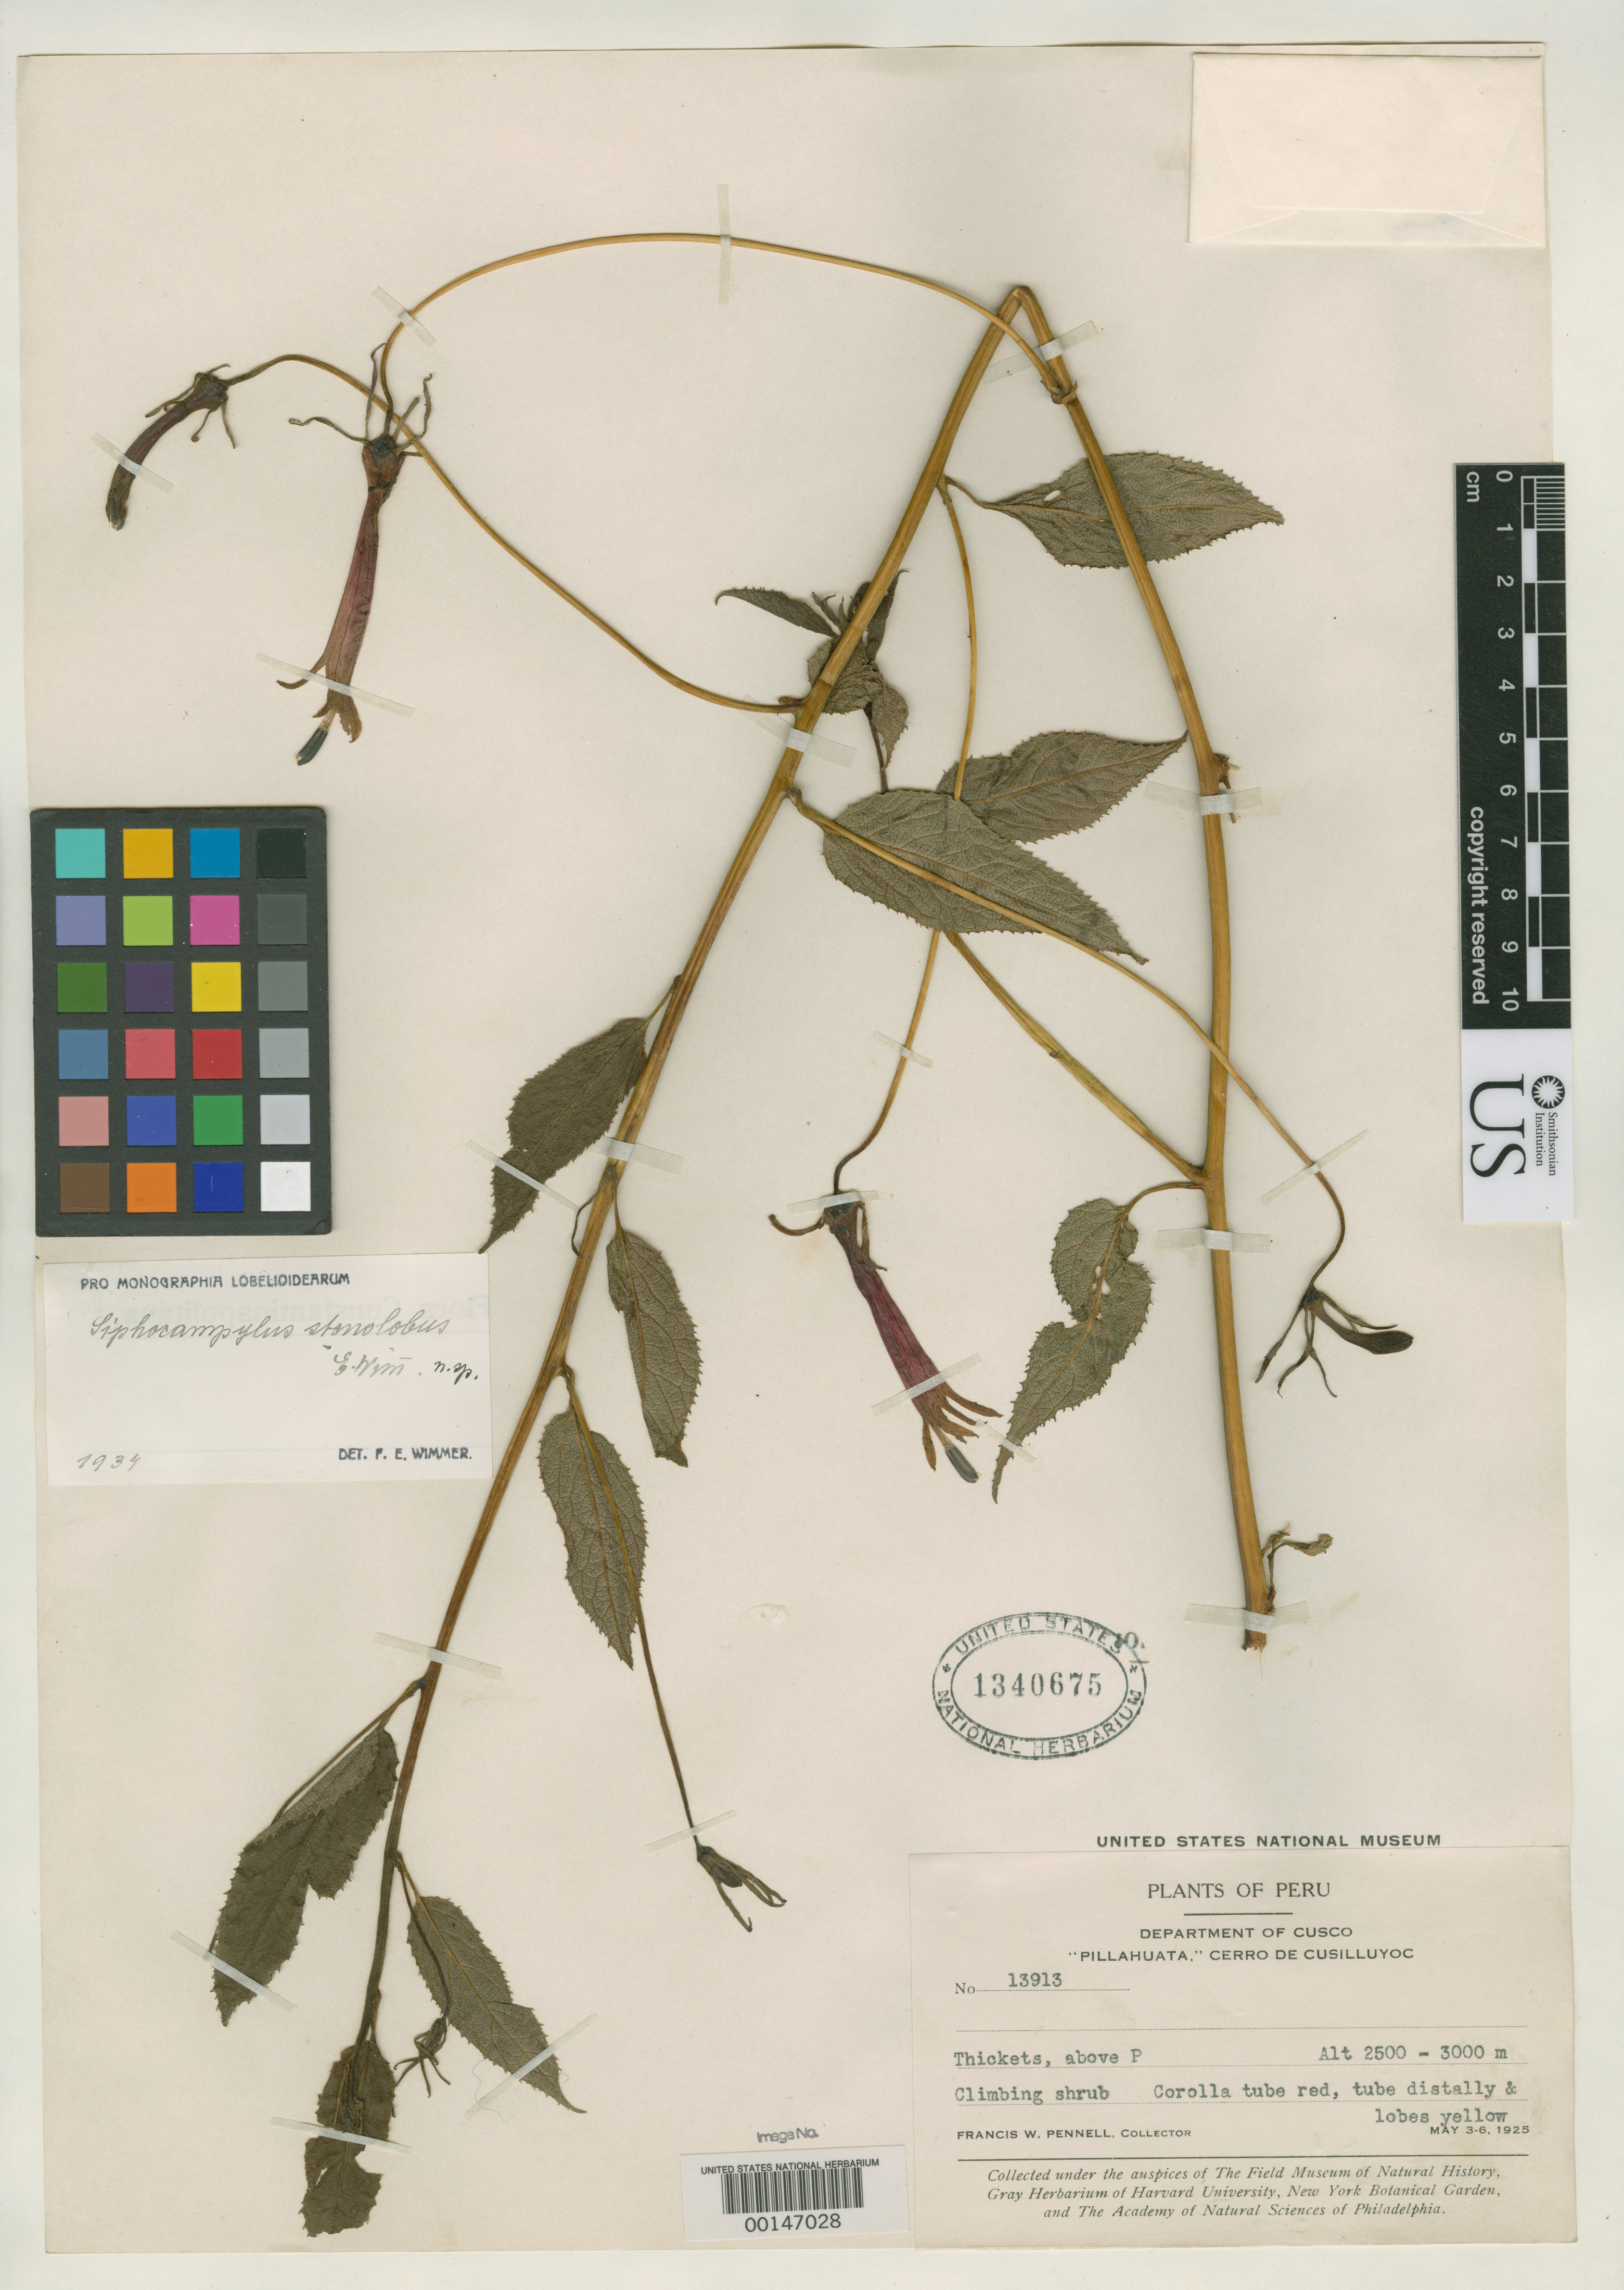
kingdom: Plantae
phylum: Tracheophyta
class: Magnoliopsida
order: Asterales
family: Campanulaceae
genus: Siphocampylus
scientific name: Siphocampylus stenolobus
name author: E. Wimm.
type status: Isotype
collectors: F. W. Pennell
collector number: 13913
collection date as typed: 03 May 1925 to 06 May 1925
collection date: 1925-05-03/1925-05-06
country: Peru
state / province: Cusco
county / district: Paucartambo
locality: "Pillahuata," Cerro de Cusilluyoc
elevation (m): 2500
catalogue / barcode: US 1340675